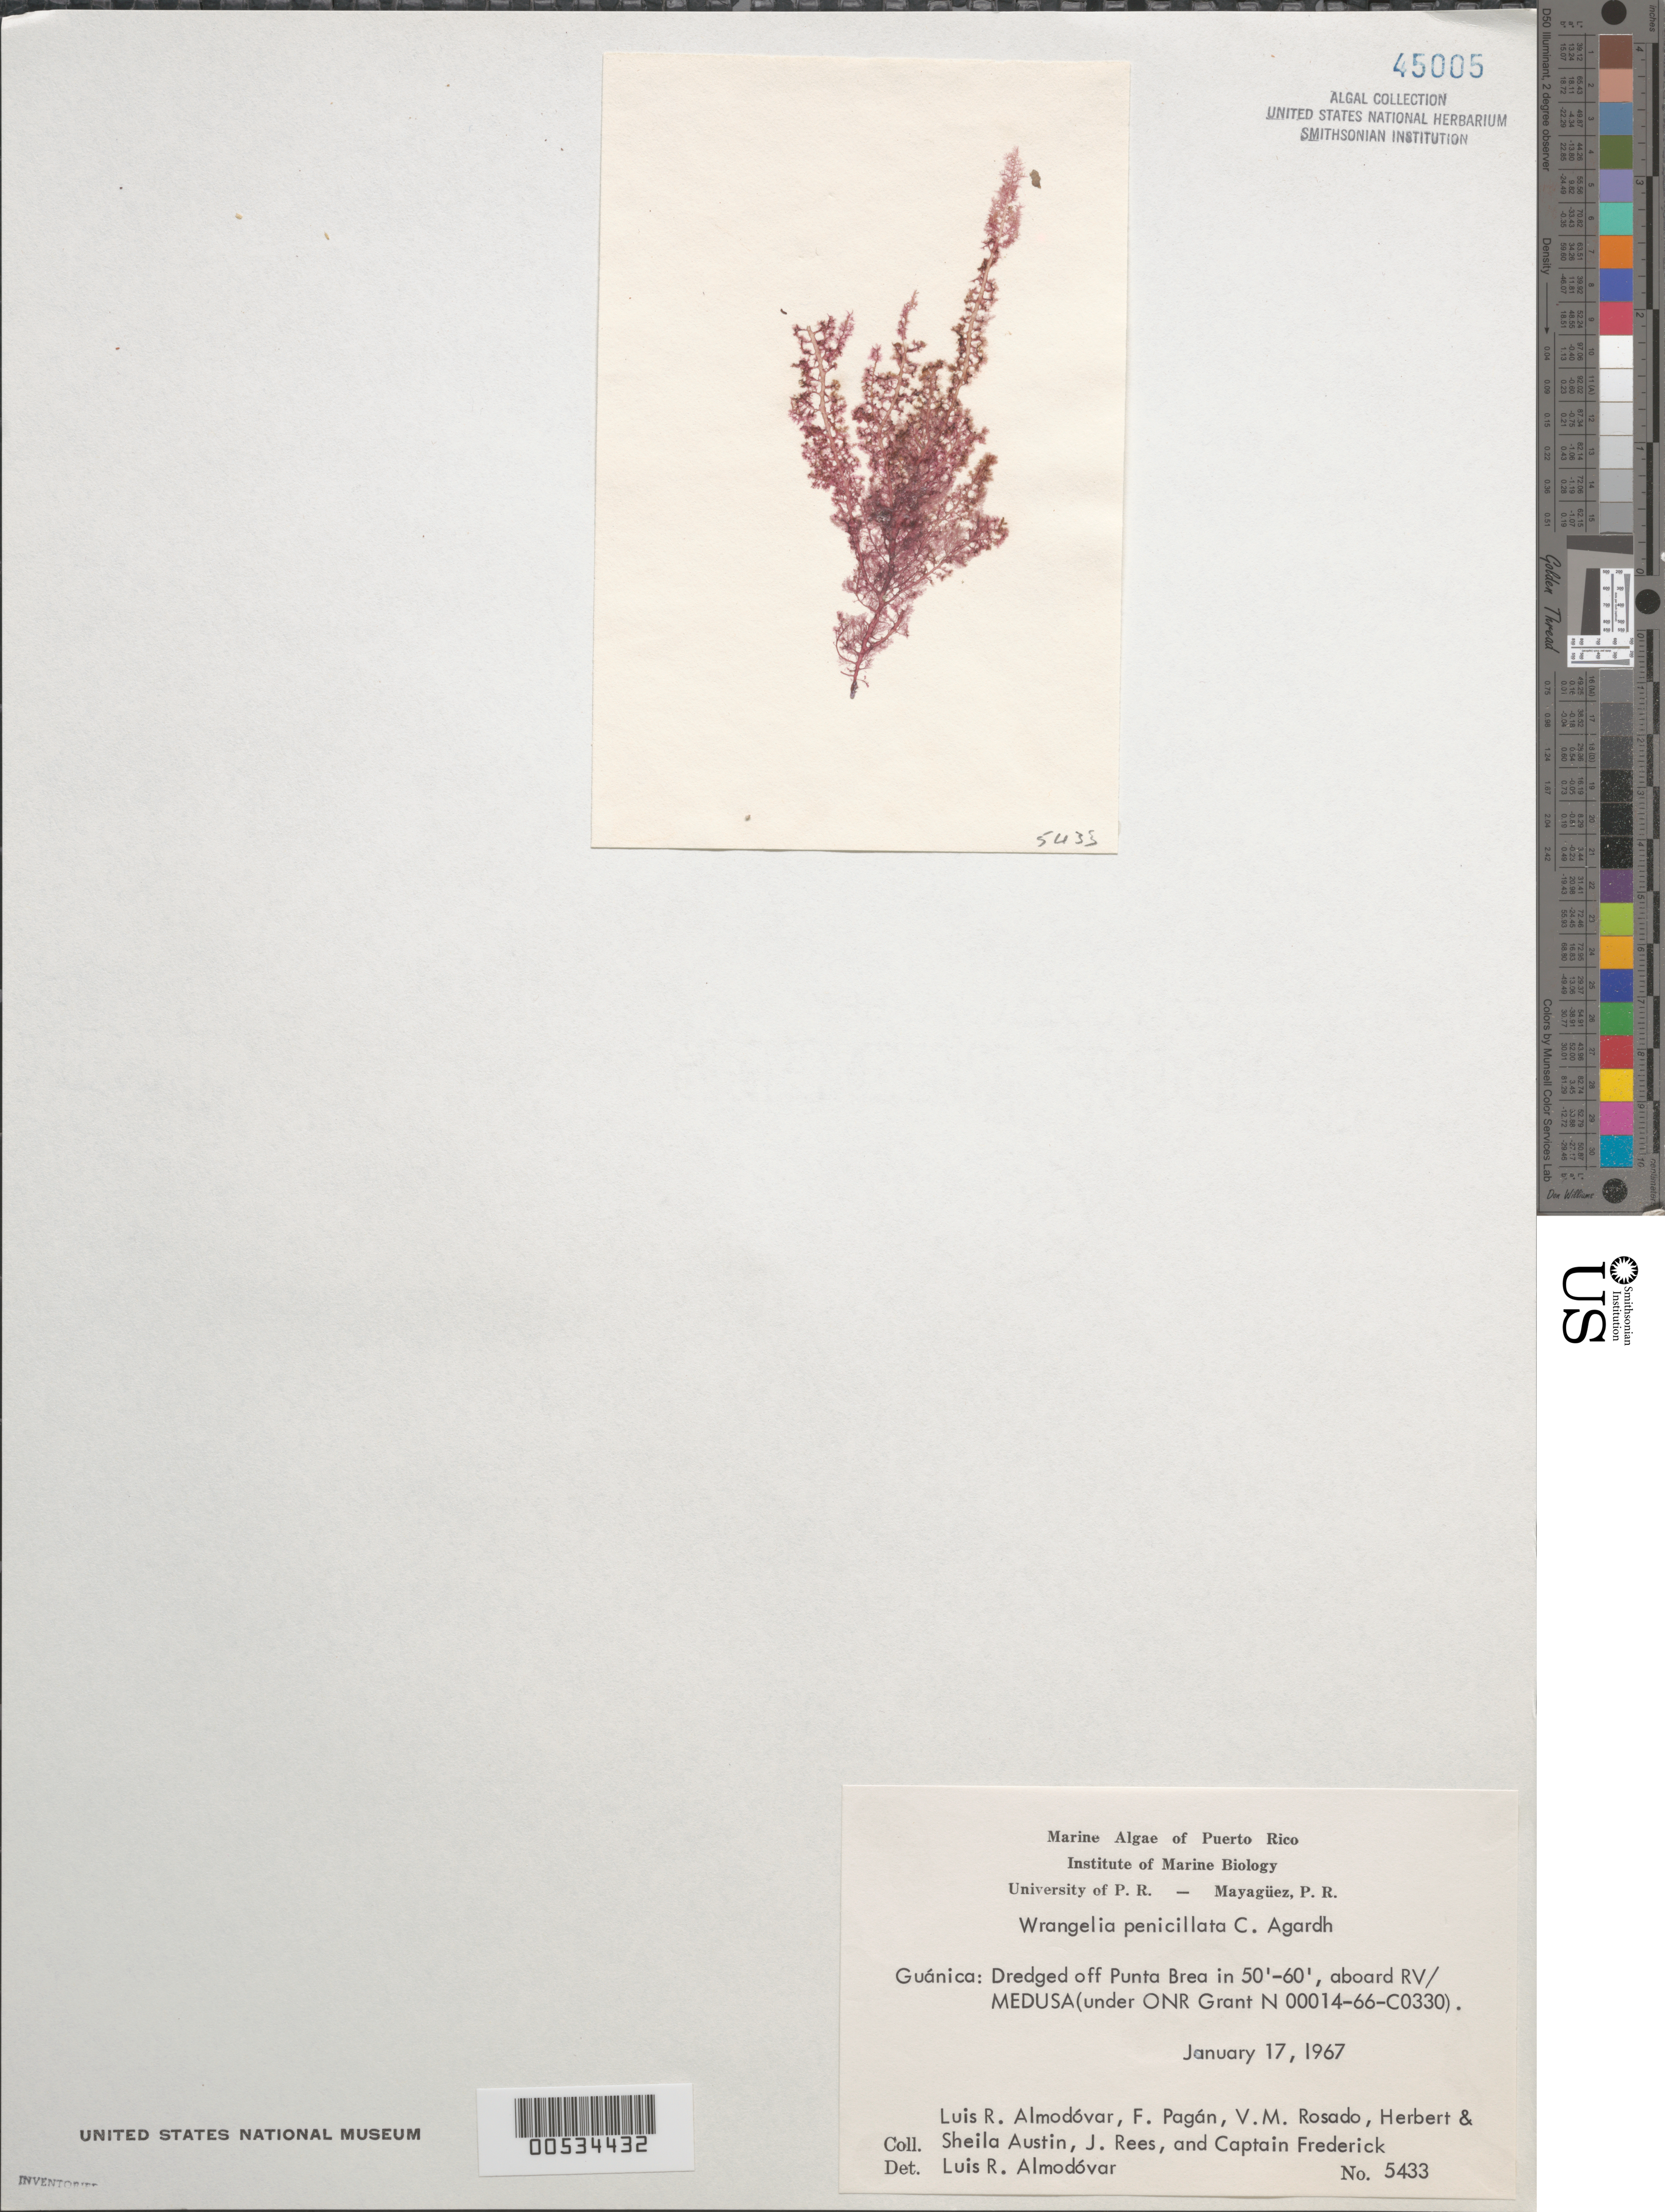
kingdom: Plantae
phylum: Rhodophyta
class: Florideophyceae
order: Ceramiales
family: Wrangeliaceae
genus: Wrangelia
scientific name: Wrangelia penicillata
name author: (C. Agardh) C. Agardh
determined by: Almodovar, L. R.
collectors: L. Almodovar, F. Pagan, V. Rosado, H. Austin, S. Austin, J. Rees & C. Frederick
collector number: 5433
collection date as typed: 17 Jan 1967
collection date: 1967-01-17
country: Puerto Rico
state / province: Guanica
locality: Off Punta Brea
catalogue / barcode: US 45005